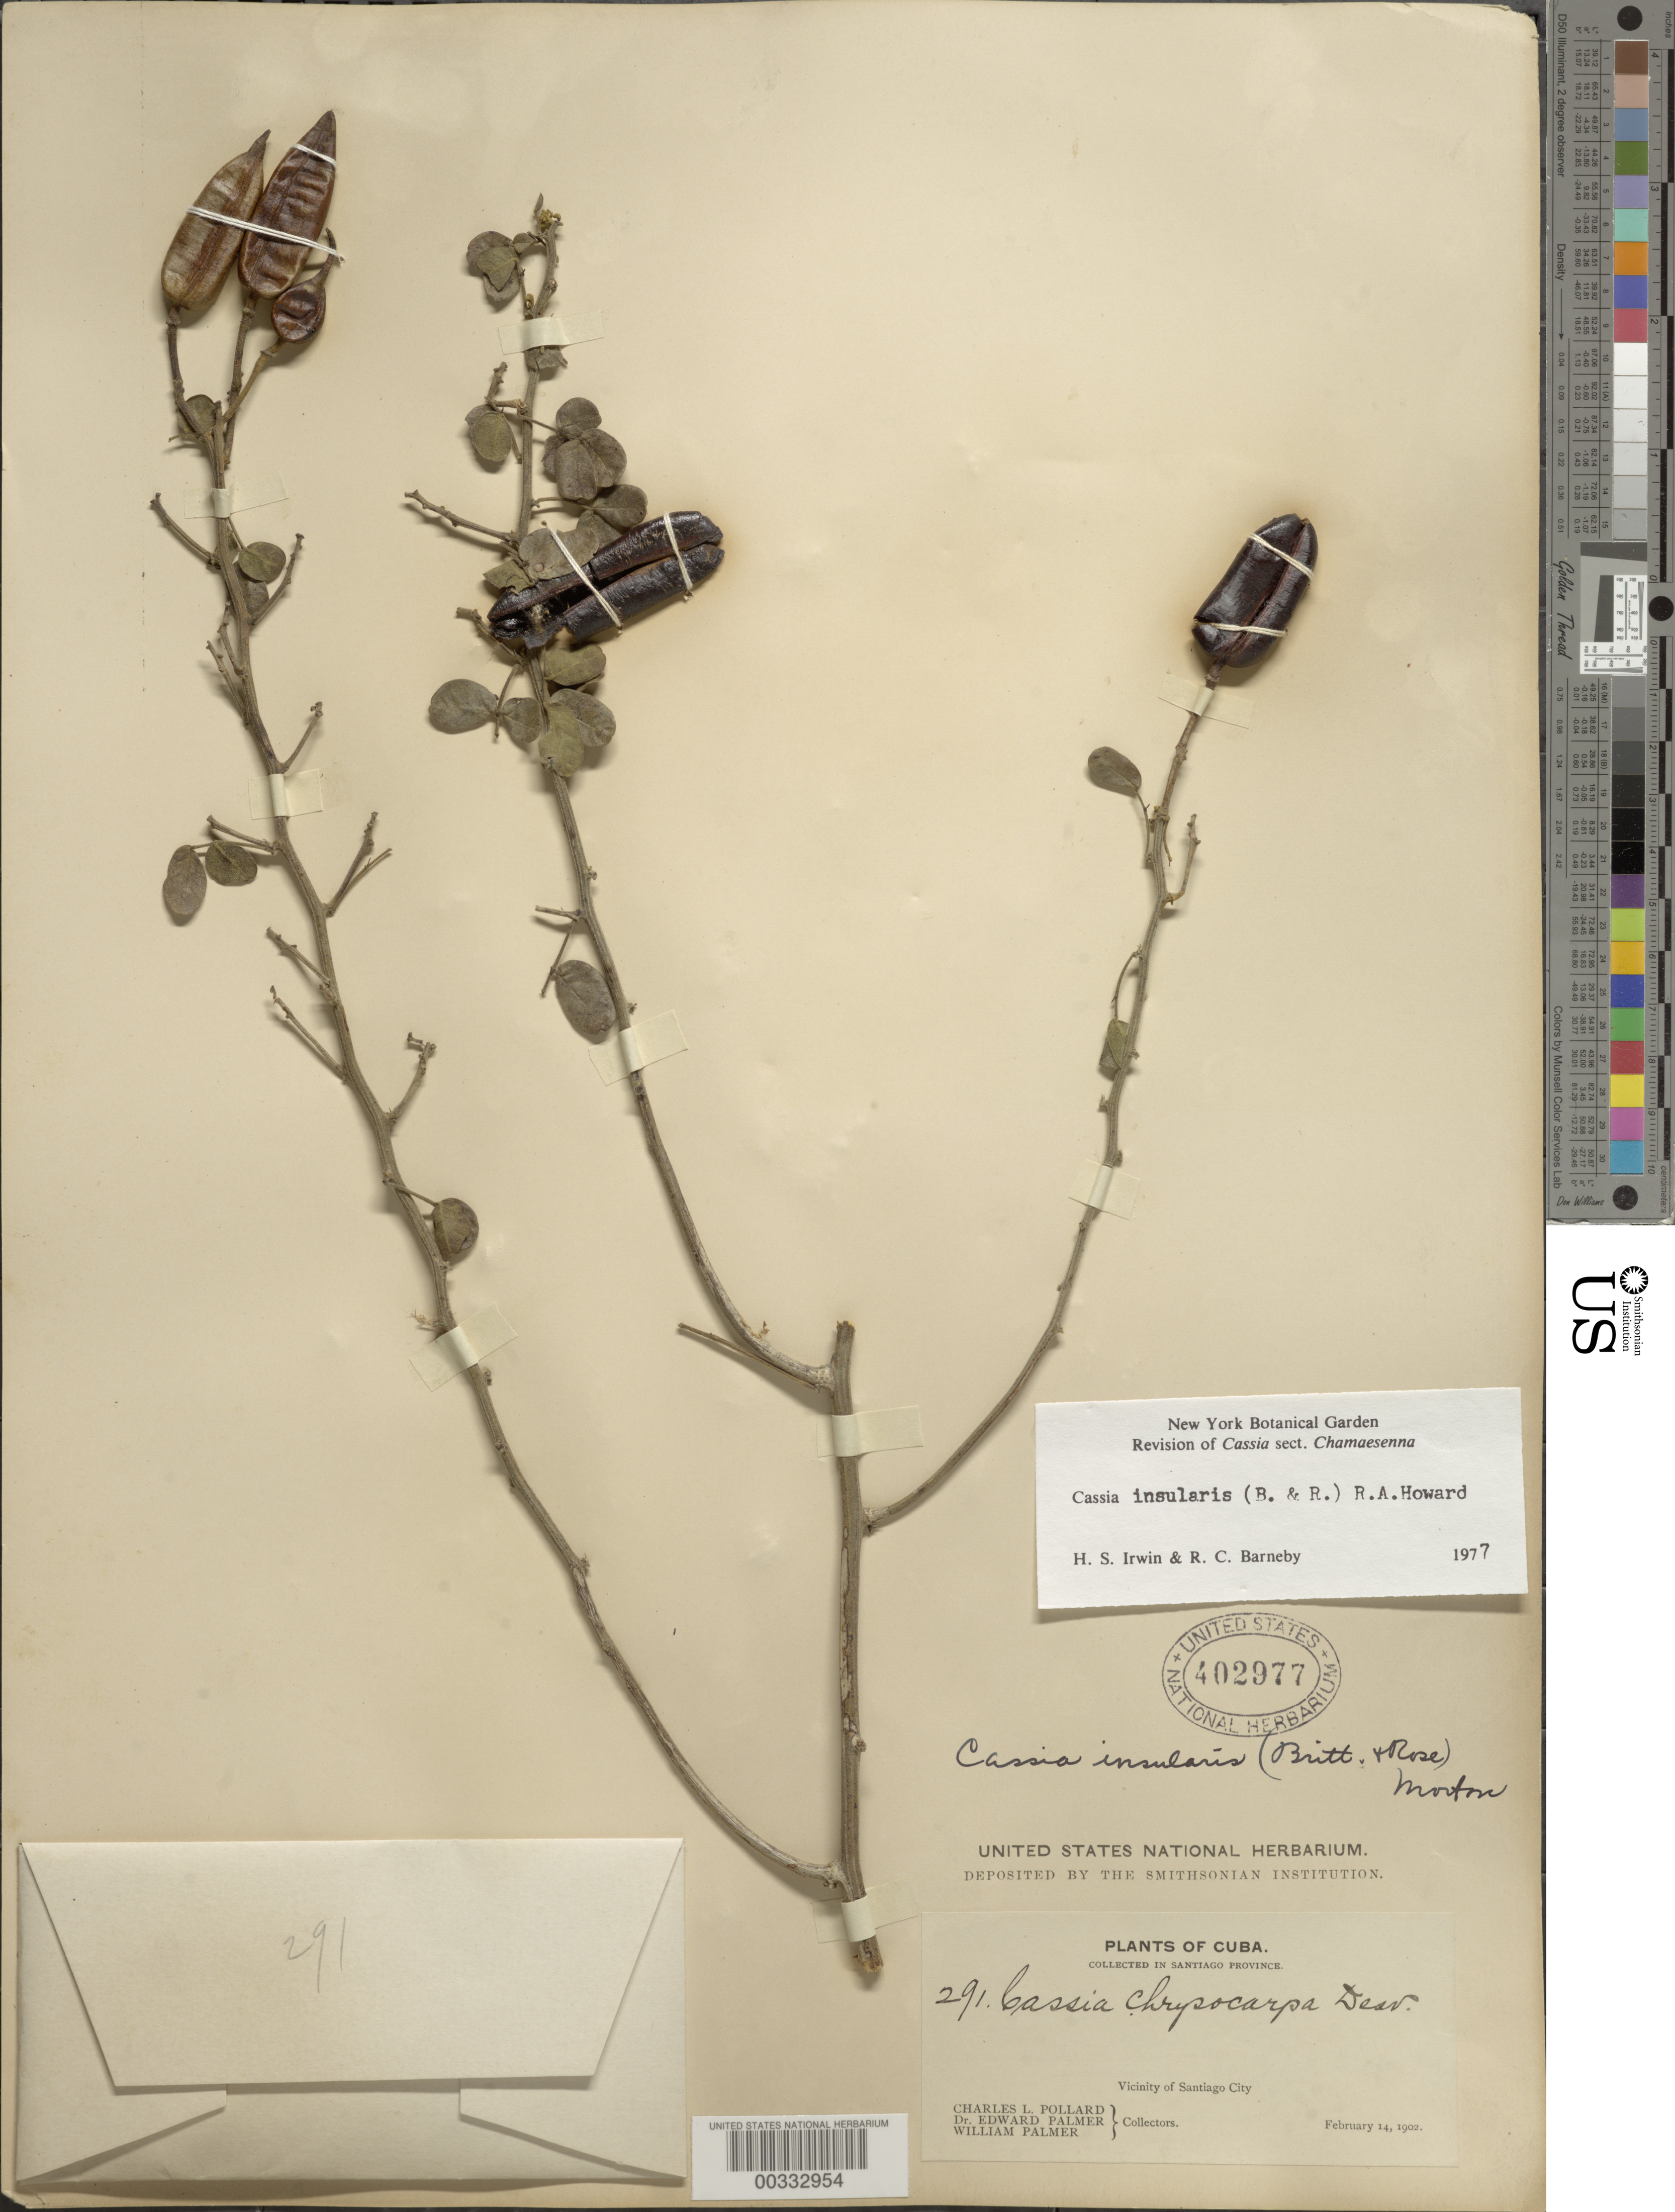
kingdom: Plantae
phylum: Tracheophyta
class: Magnoliopsida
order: Fabales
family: Fabaceae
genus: Senna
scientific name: Senna insularis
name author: (Britton & Rose) H.S. Irwin & Barneby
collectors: C. L. Pollard, E. Palmer & W. Palmer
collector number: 291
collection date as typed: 14 Feb 1902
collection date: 1902-02-14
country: Cuba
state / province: Oriente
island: Greater Antilles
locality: Vicinity of santiago city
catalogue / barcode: US 402977